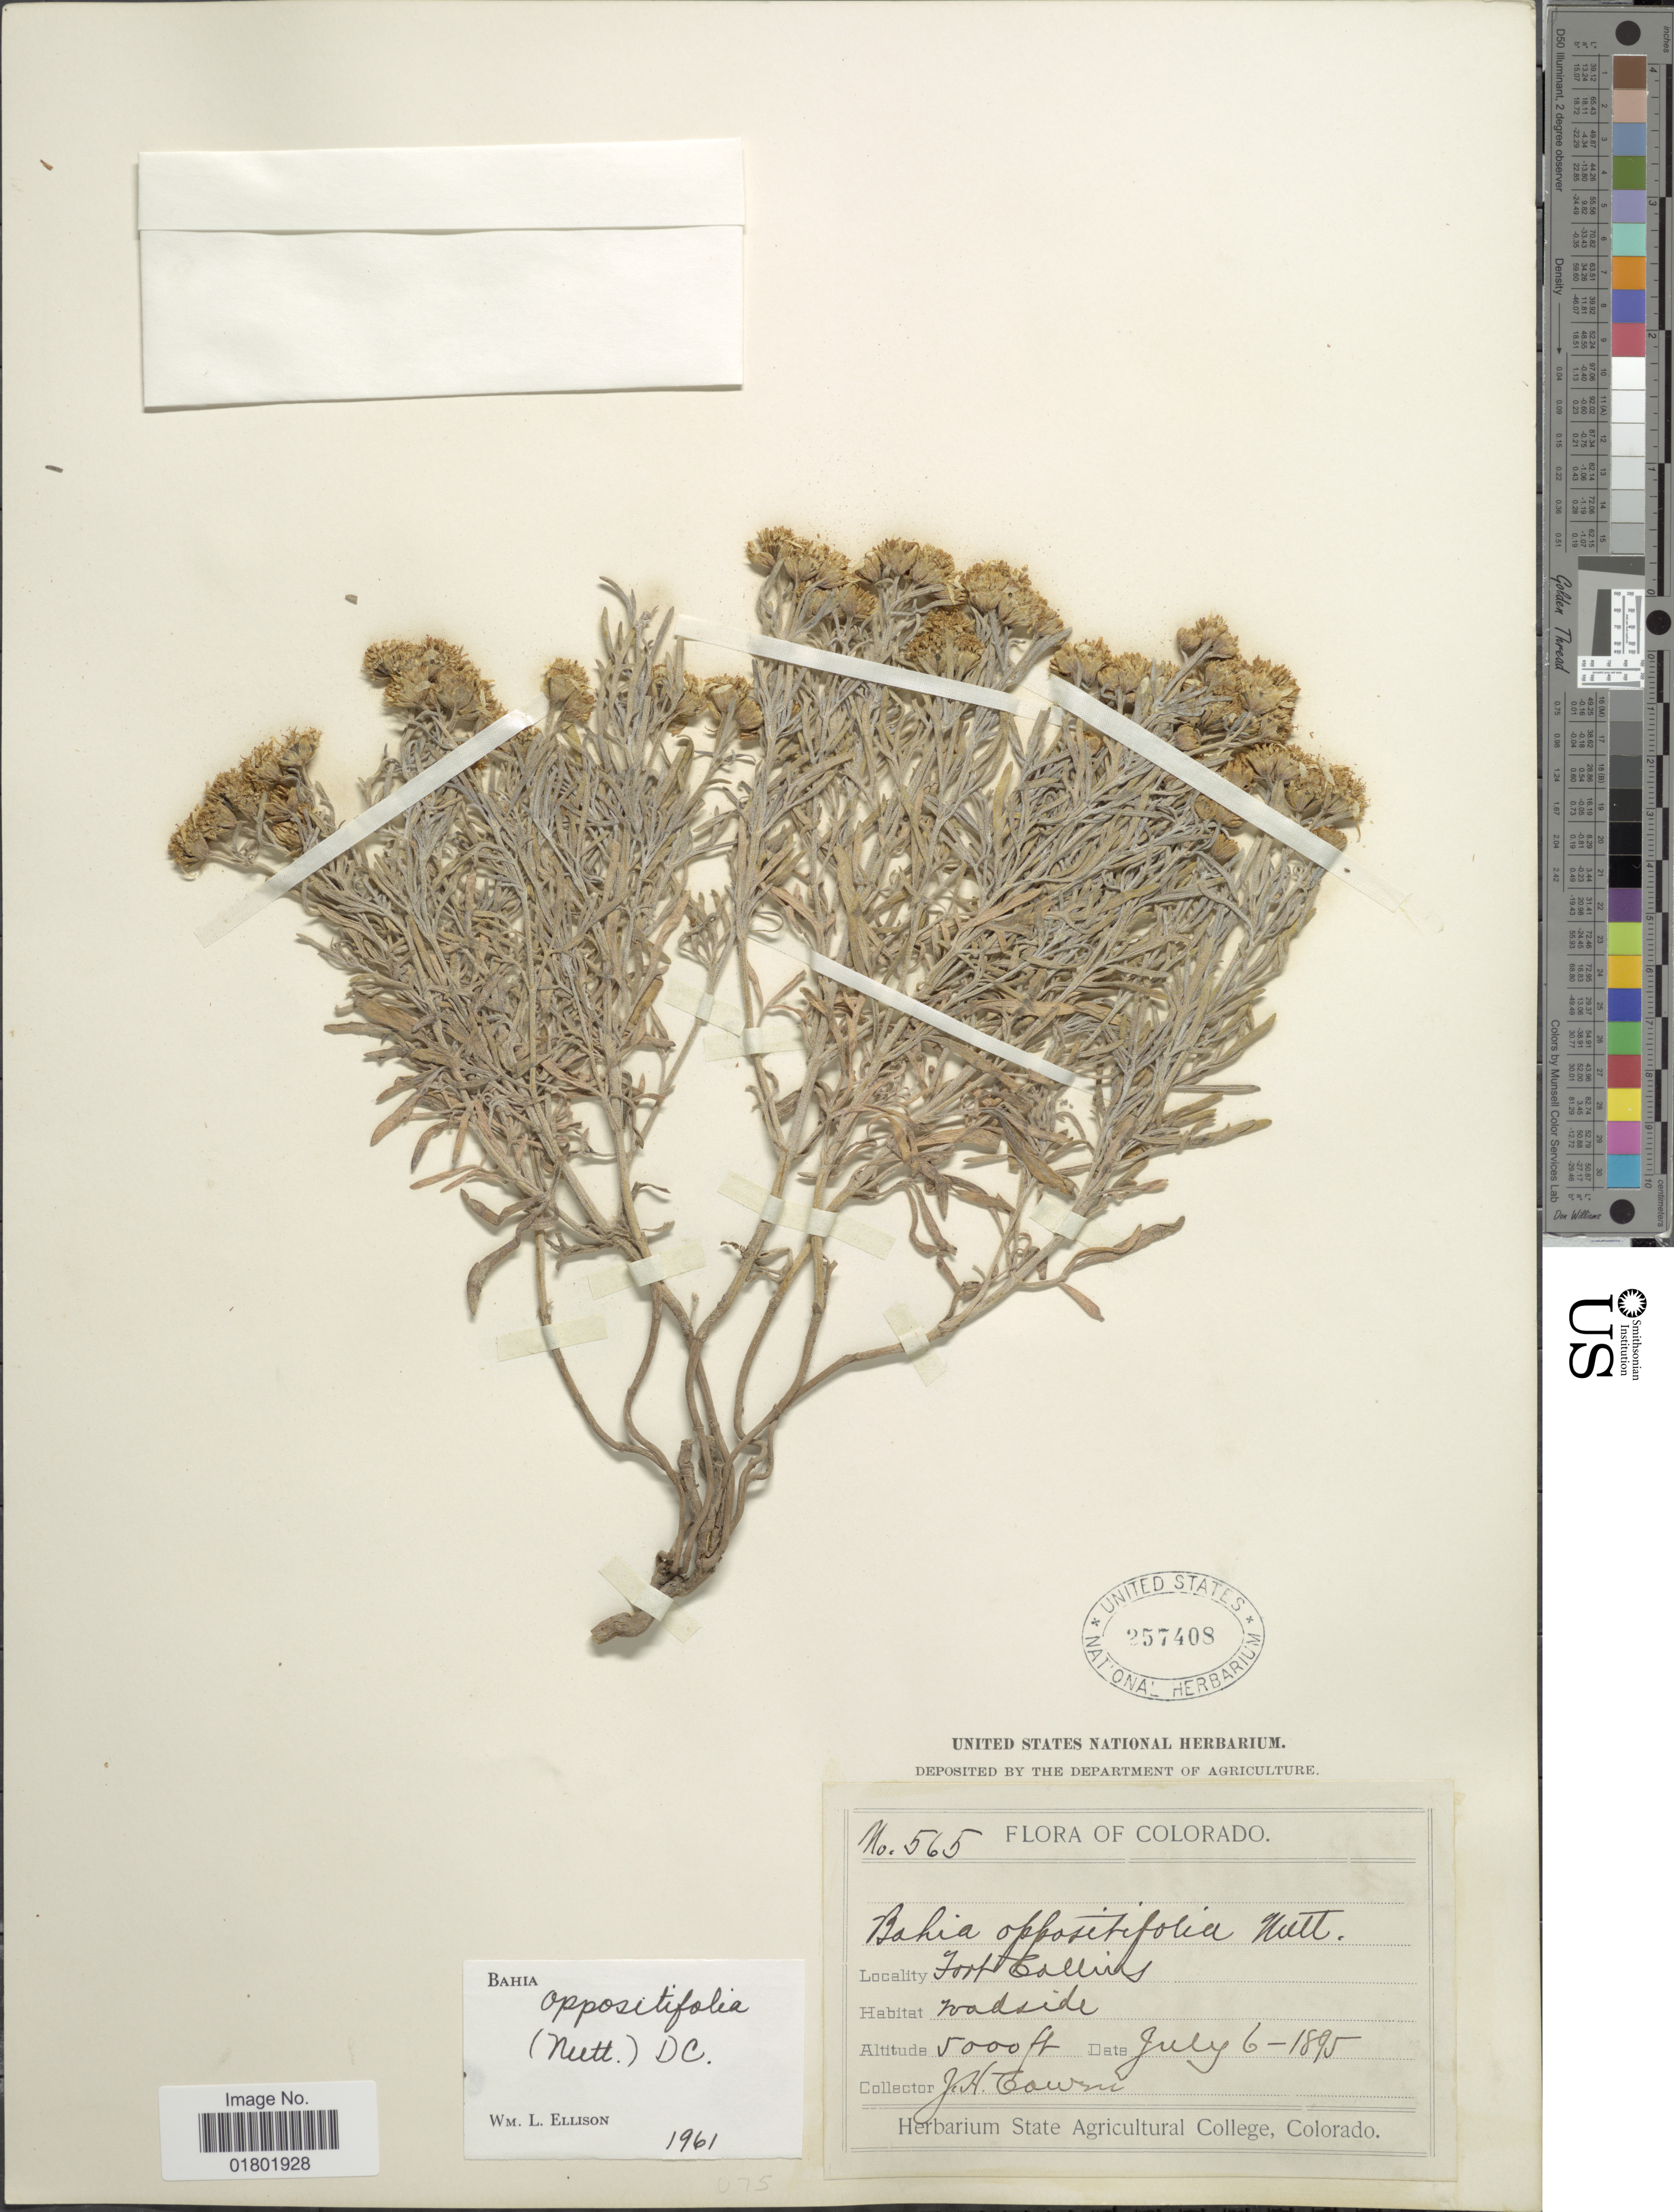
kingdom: Plantae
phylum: Tracheophyta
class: Magnoliopsida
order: Asterales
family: Asteraceae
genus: Bahia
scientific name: Bahia oppositifolia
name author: Nutt.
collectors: J. H. Cowen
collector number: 565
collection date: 1895-07-06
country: United States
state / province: Colorado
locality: Fort Collins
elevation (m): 1524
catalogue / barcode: US 257408